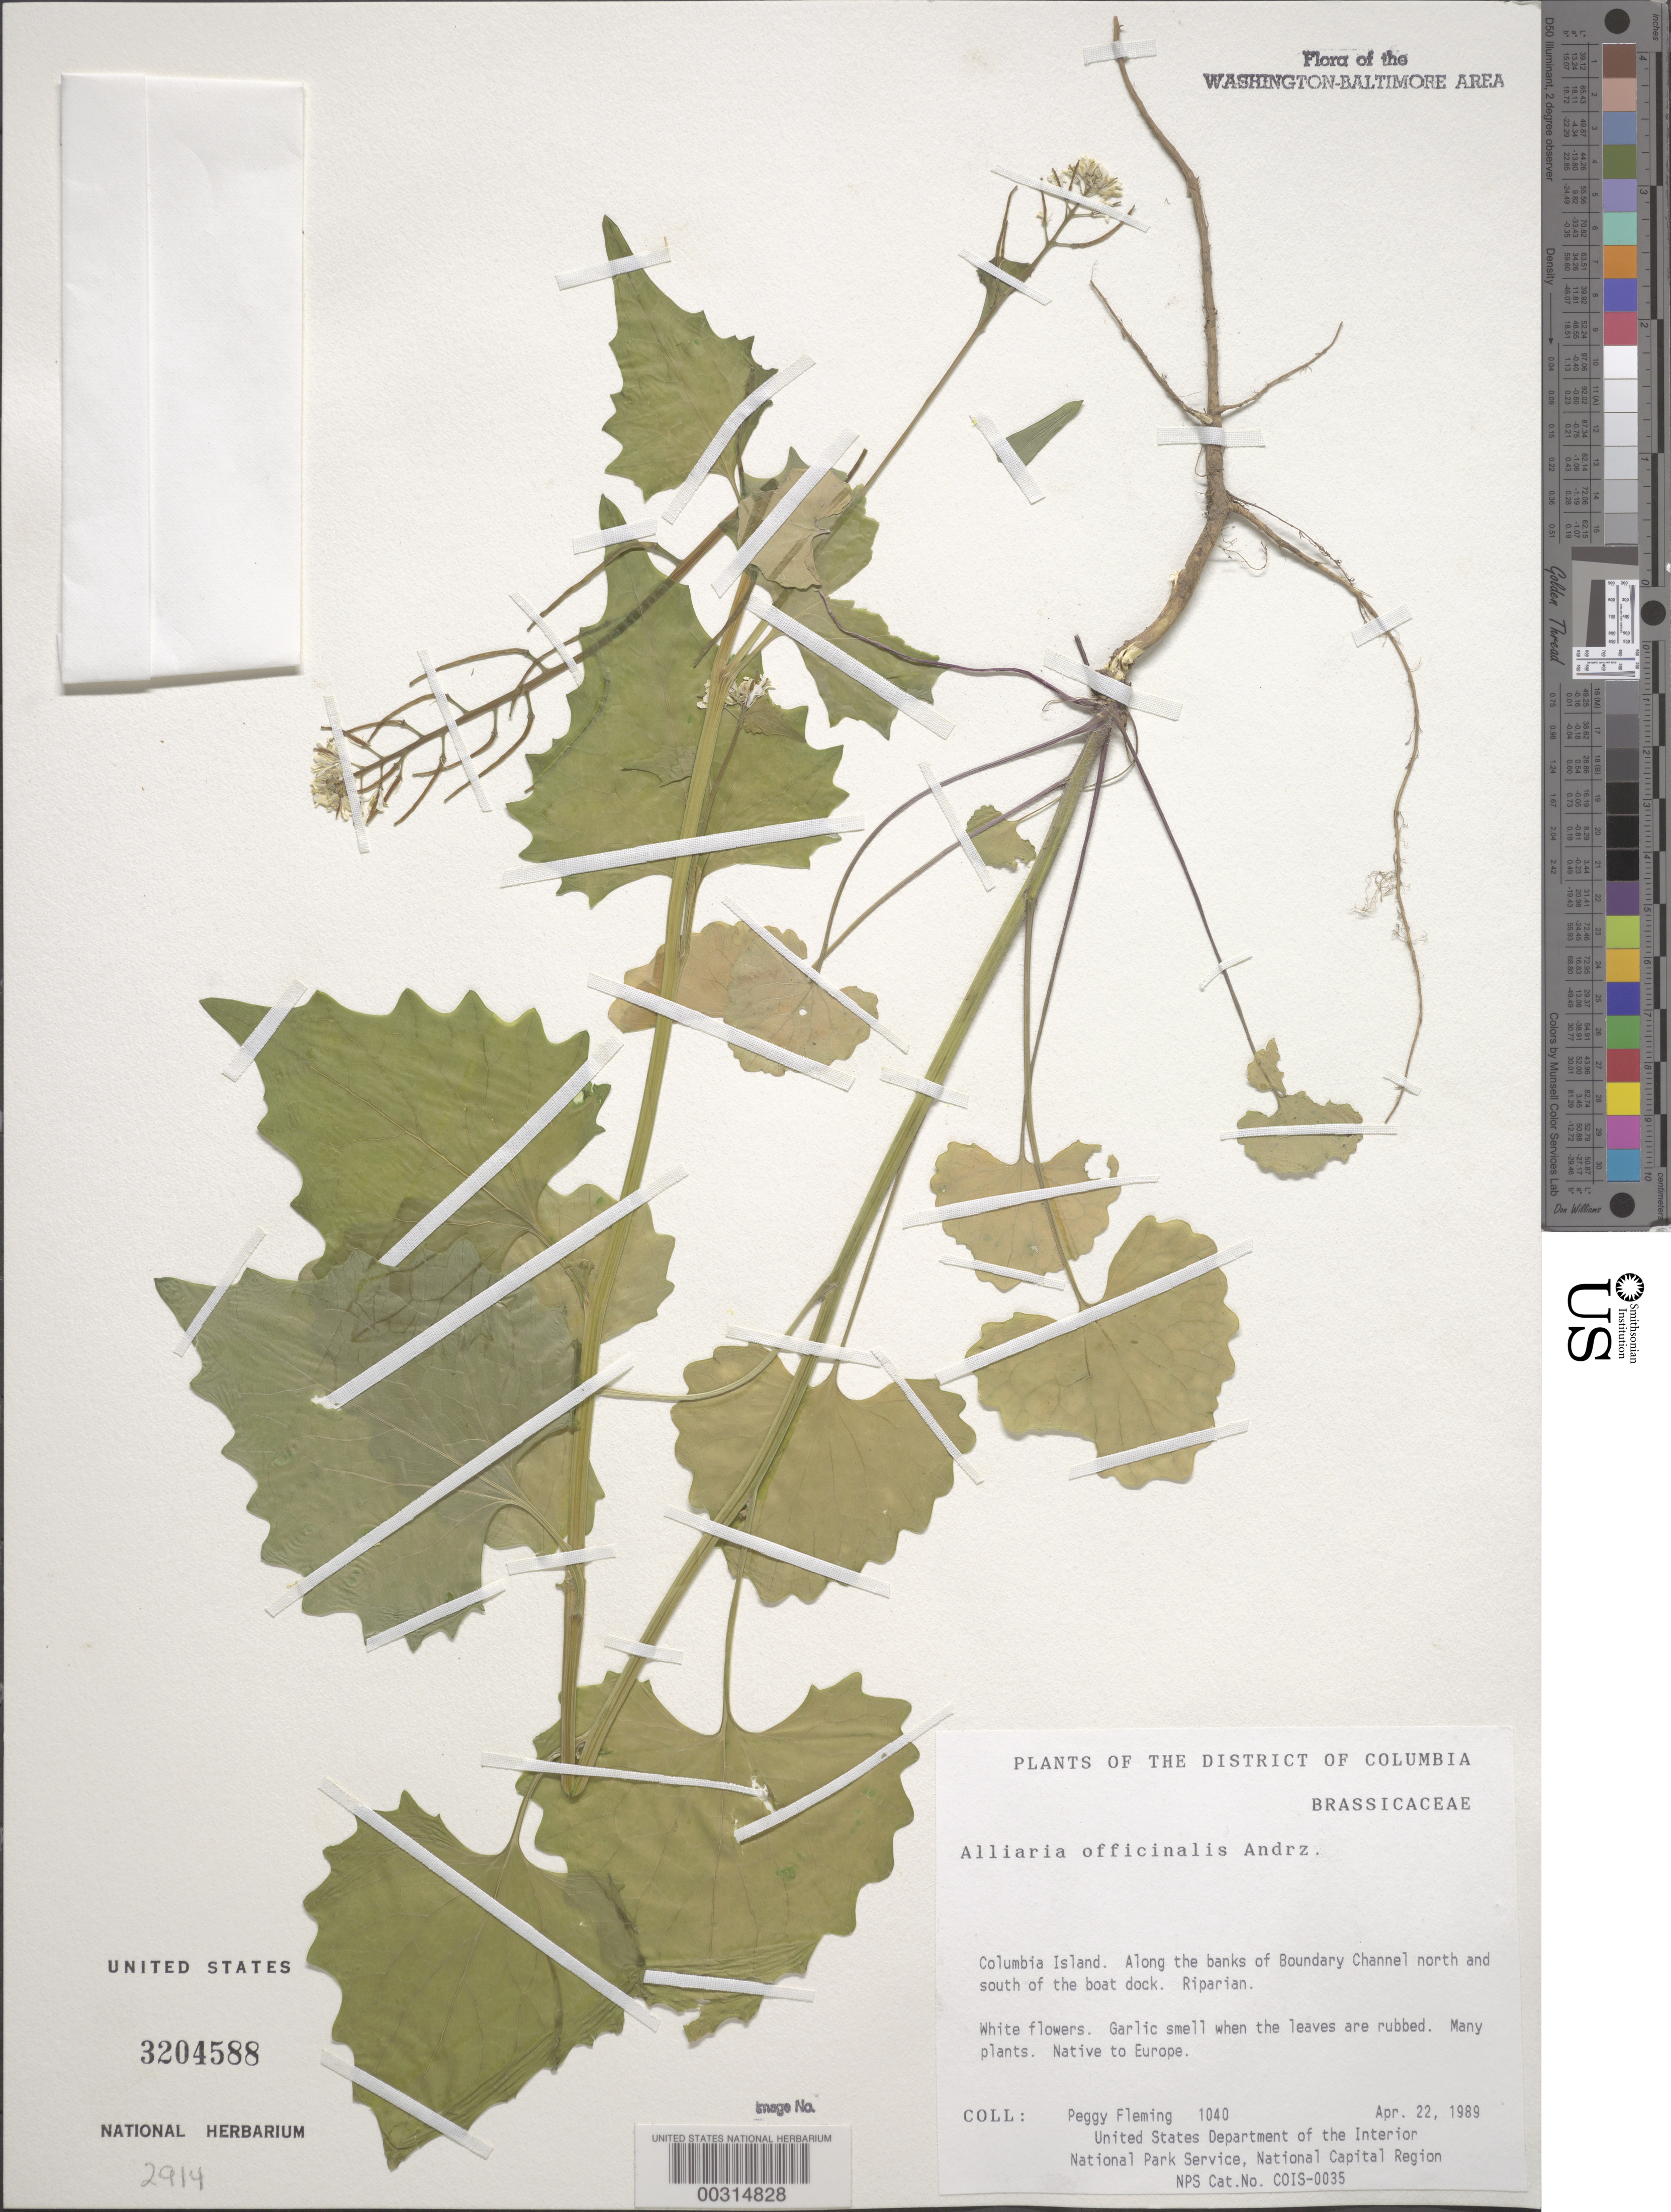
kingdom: Plantae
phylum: Tracheophyta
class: Magnoliopsida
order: Brassicales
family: Brassicaceae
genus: Alliaria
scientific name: Alliaria petiolata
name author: (M. Bieb.) Cavara & Grande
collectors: P. Fleming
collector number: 1040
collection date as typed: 22 Apr 1989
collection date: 1989-04-22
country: United States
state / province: District of Columbia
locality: Columbia Island, Banks of Boundary Channel N and S of Boat dock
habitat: Banks of channel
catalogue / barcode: US 3204588